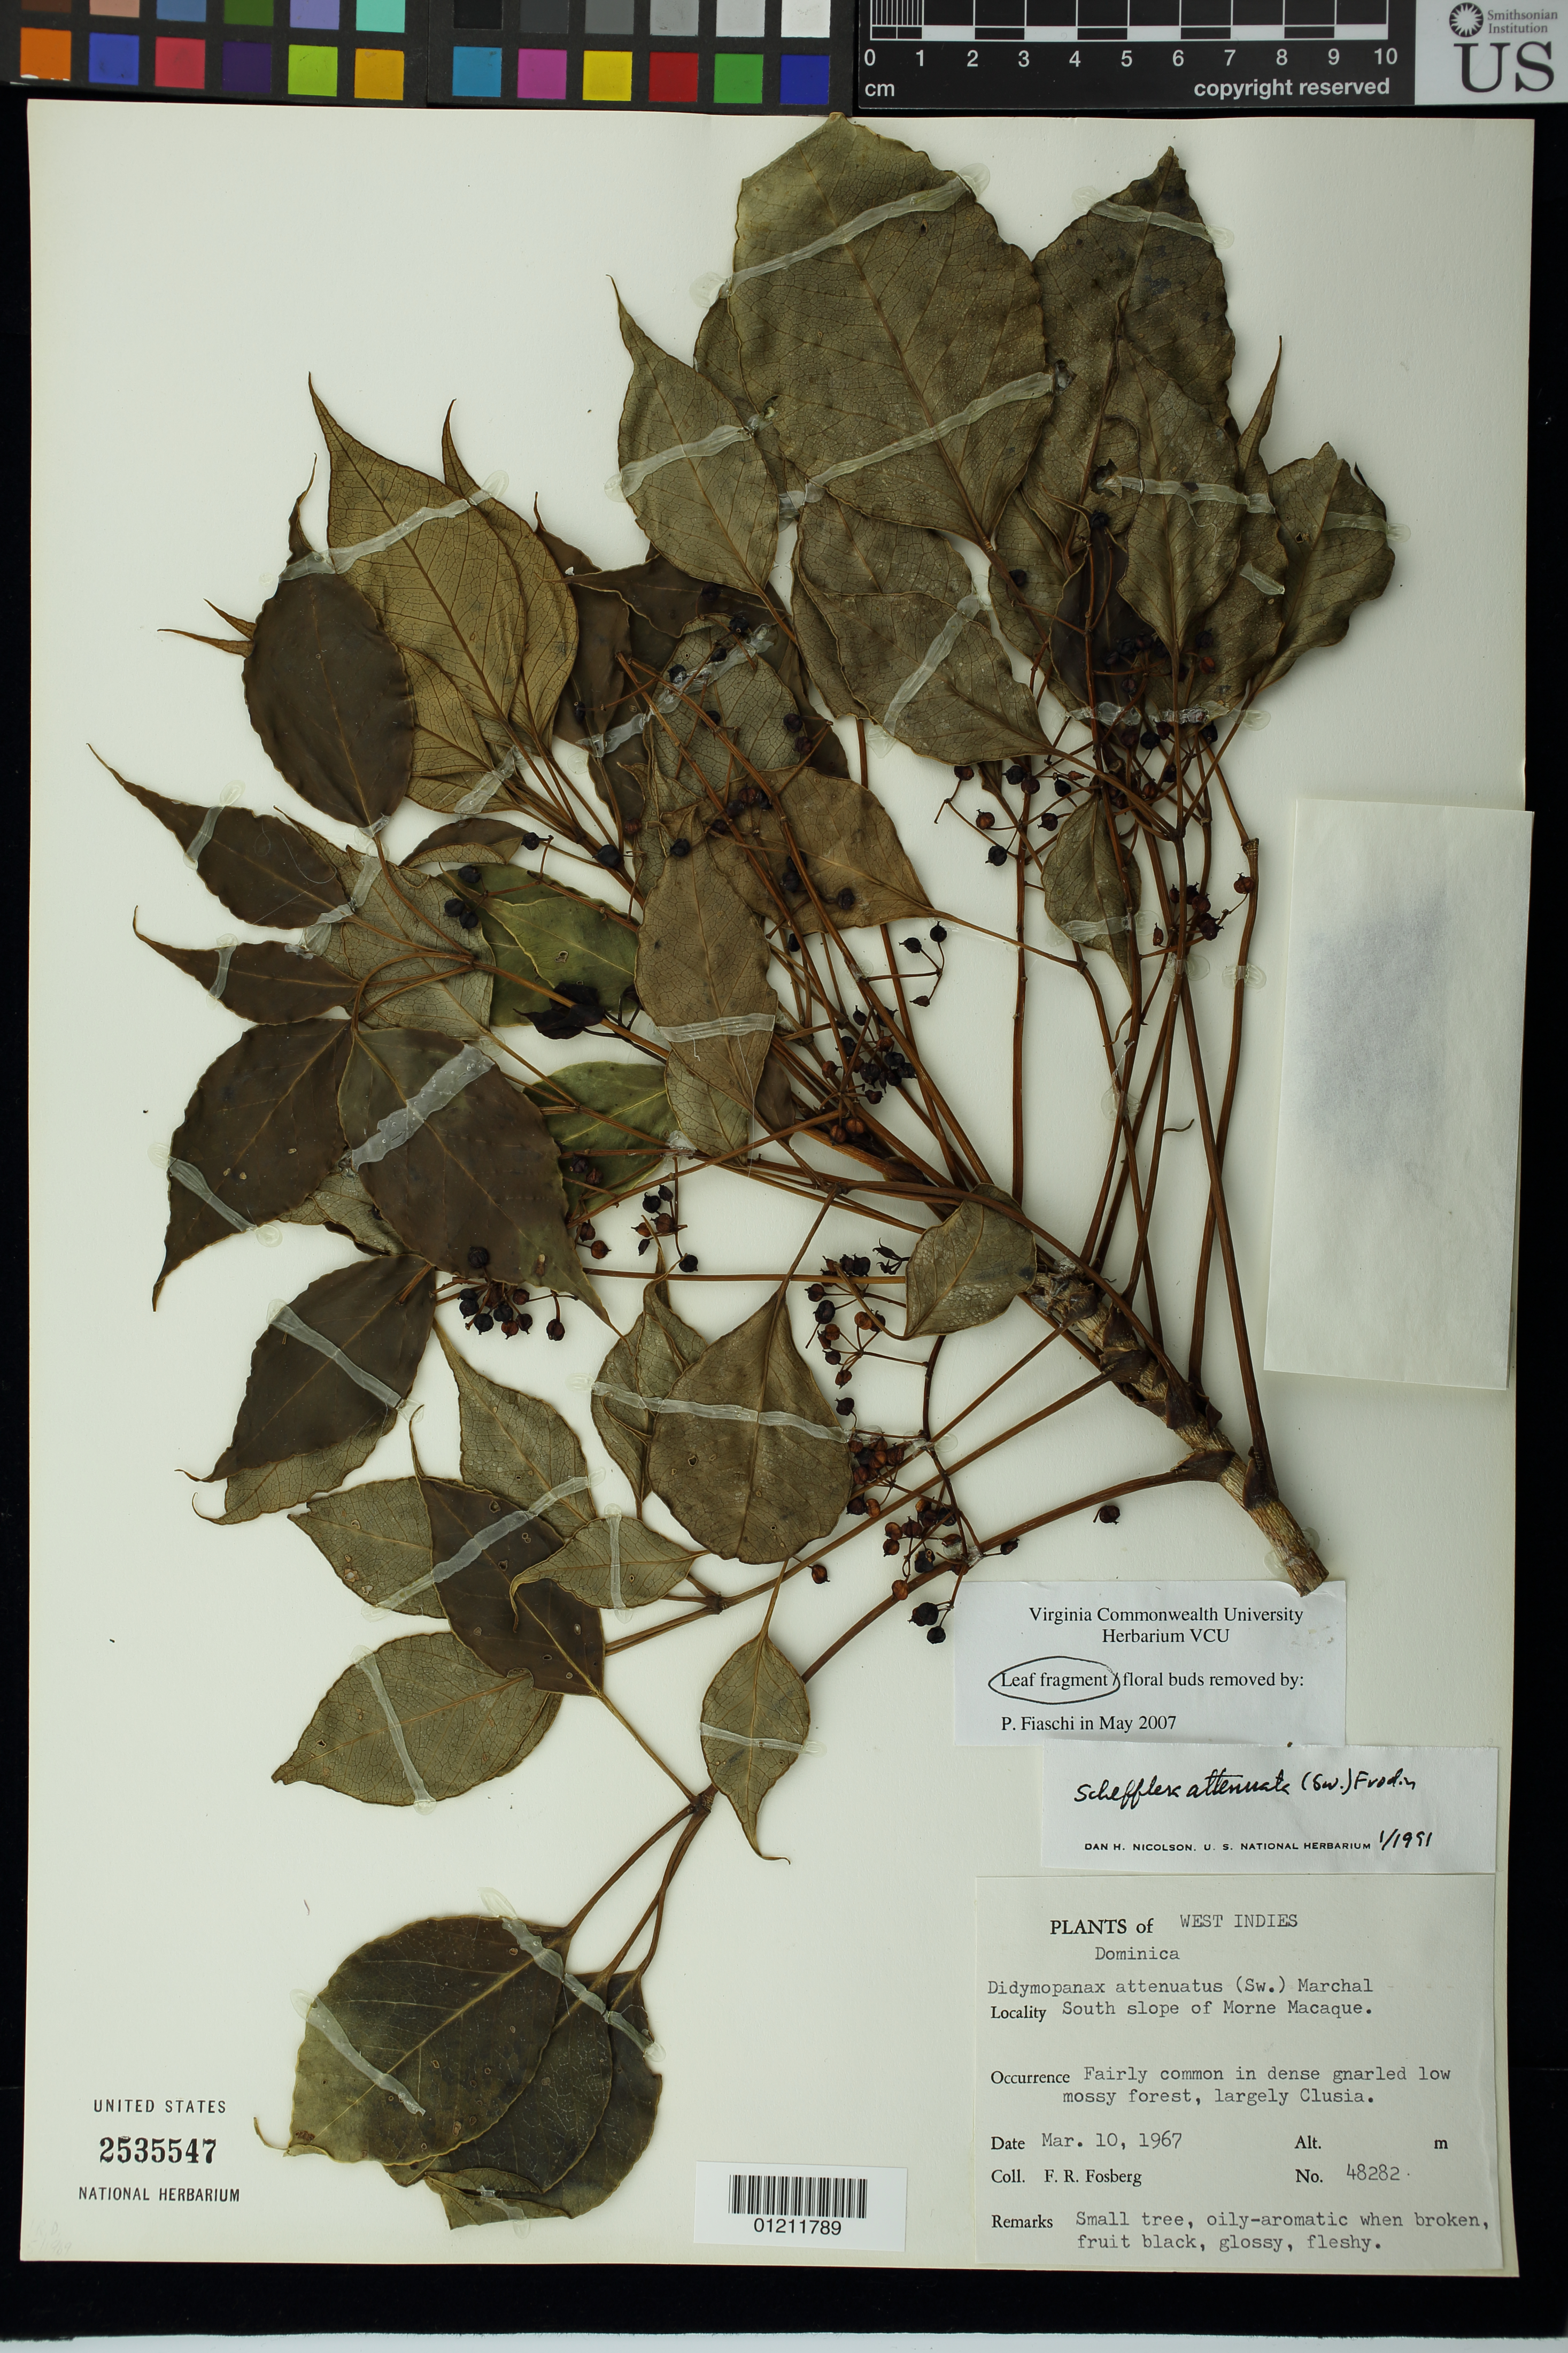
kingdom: Plantae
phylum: Tracheophyta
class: Magnoliopsida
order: Apiales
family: Araliaceae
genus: Sciodaphyllum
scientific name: Sciodaphyllum attenuatum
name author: (Sw.) Lowry et al.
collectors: F. R. Fosberg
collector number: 48282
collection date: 1967-03-10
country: Dominica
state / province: St. George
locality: Dominica. South slope of Morne Macaque. Dense gnarled low mossy forest.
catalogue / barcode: US 2535547